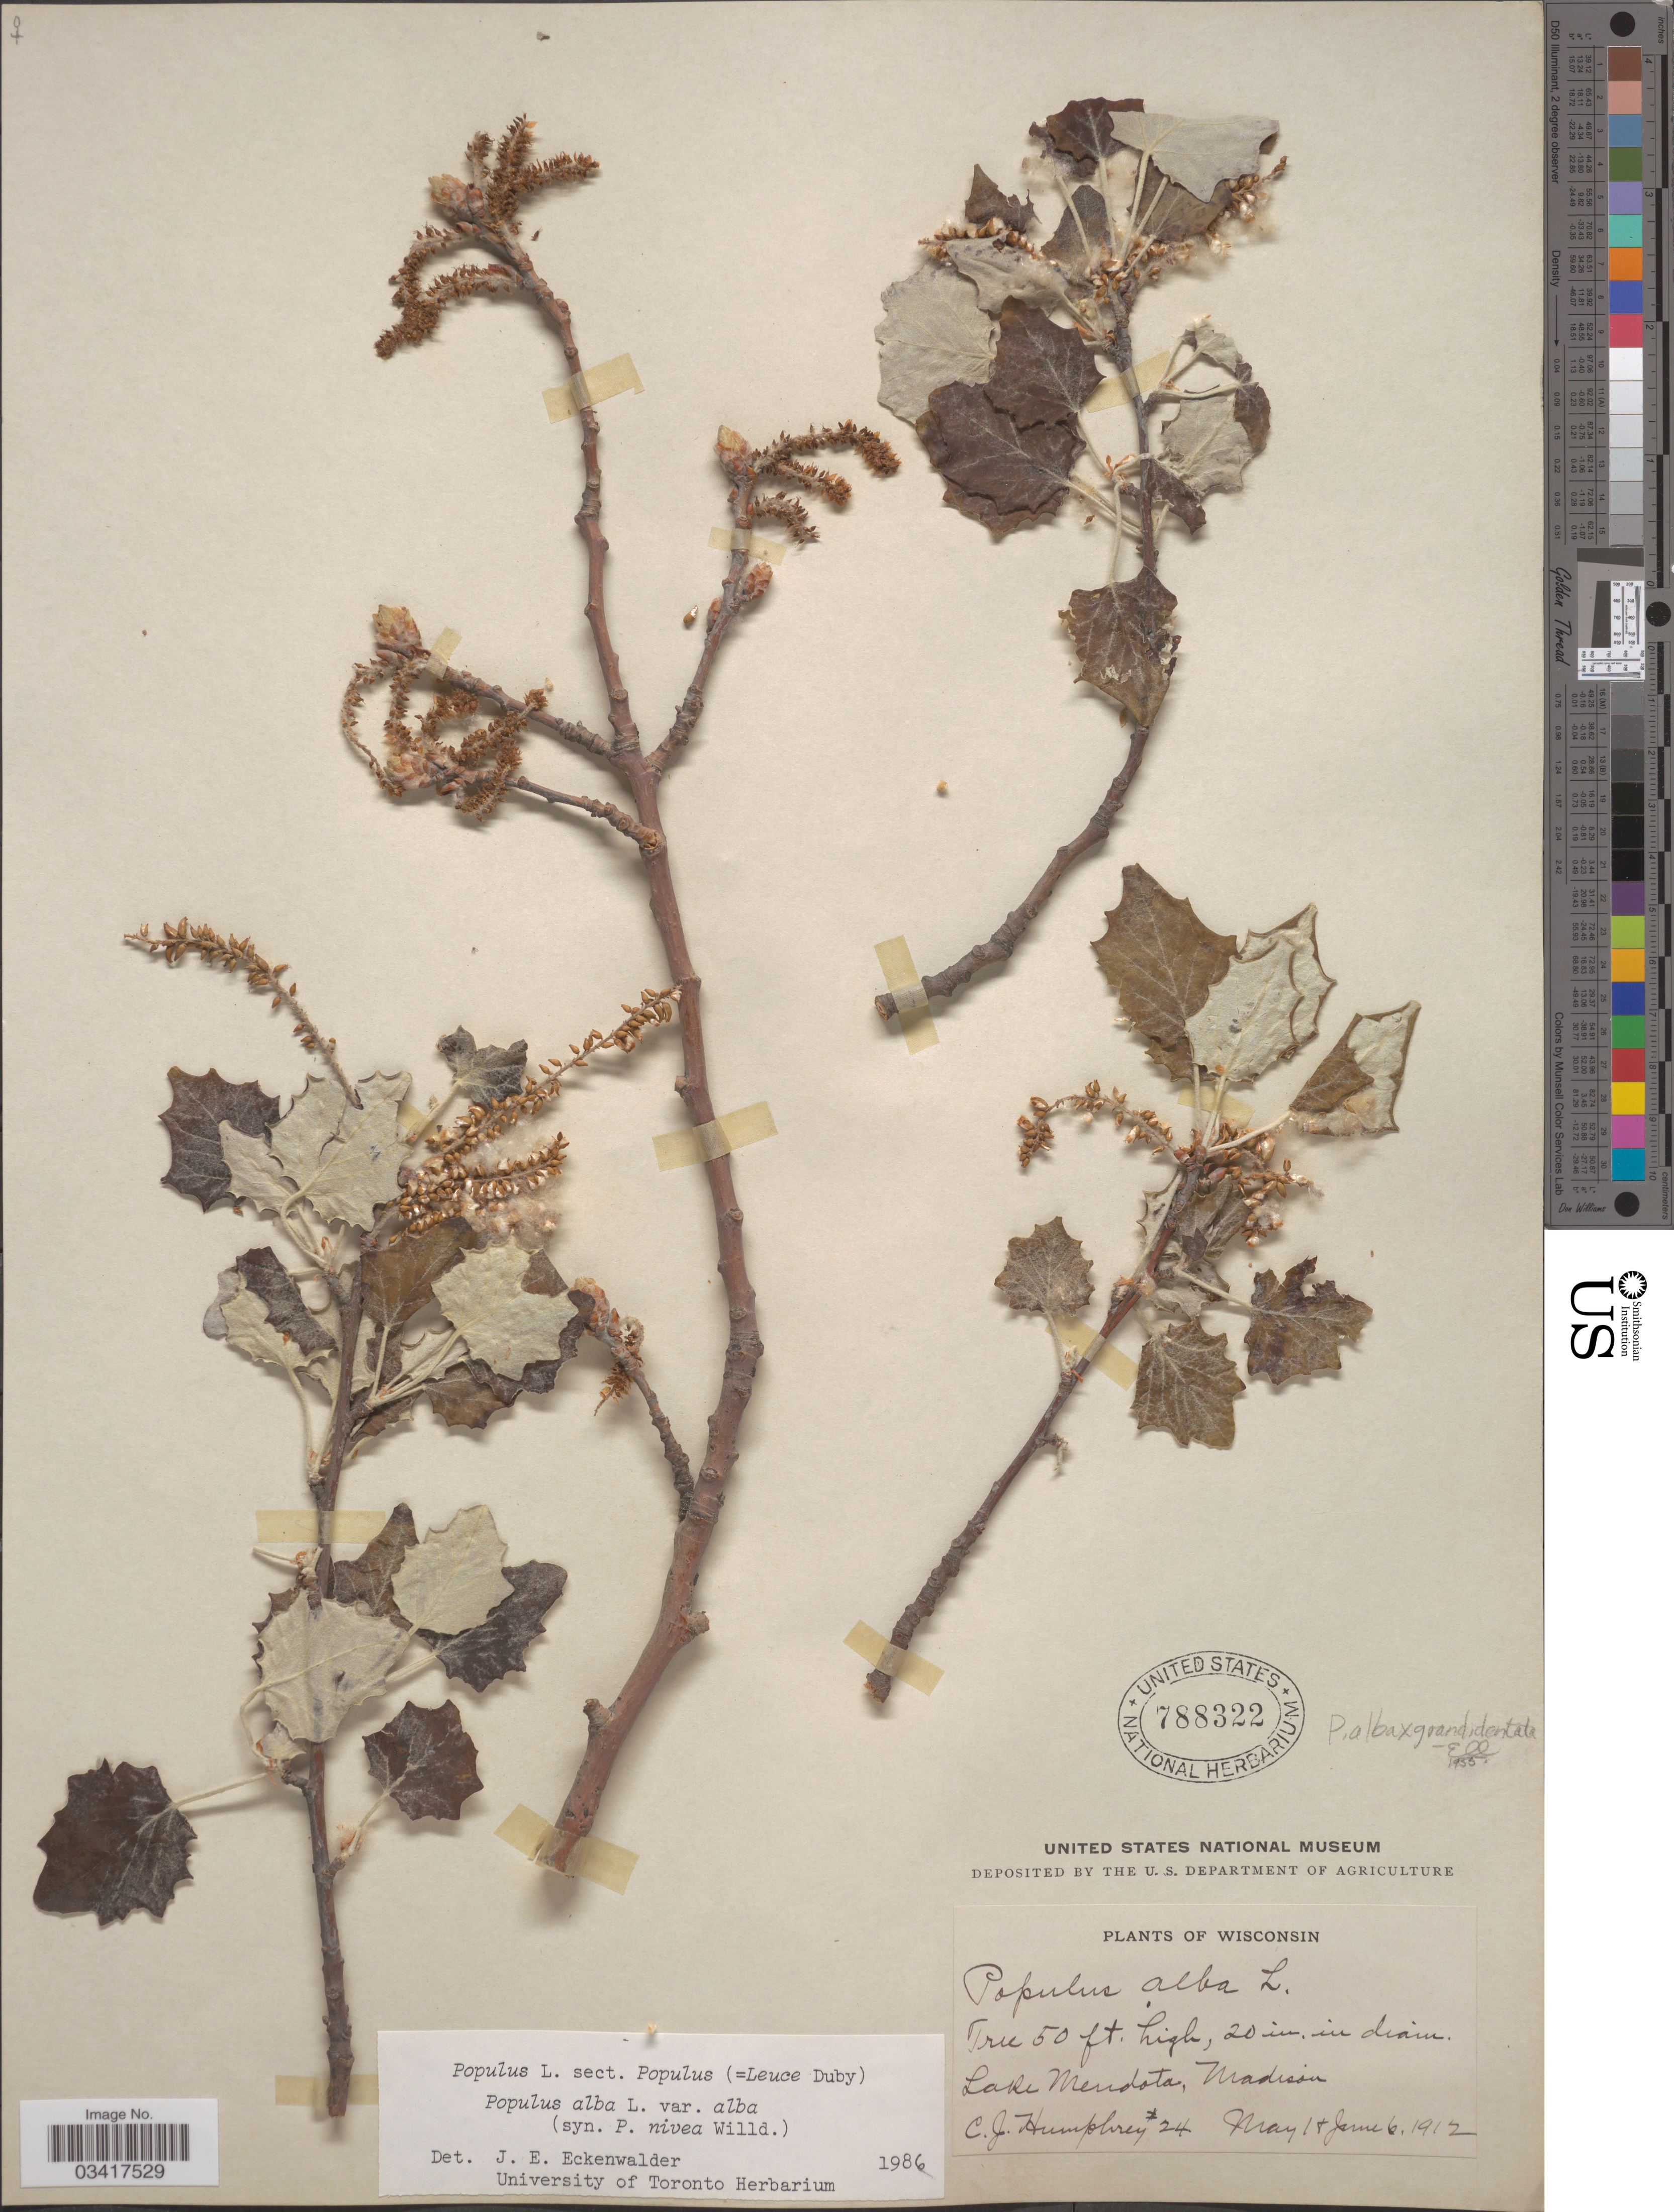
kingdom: Plantae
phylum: Tracheophyta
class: Magnoliopsida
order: Malpighiales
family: Salicaceae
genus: Populus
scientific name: Populus alba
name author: L.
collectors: C. Humphrey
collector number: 24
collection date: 1912-05-01/1912-06-06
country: United States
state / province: Wisconsin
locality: Lake Mendota, Madison.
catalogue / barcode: US 788322